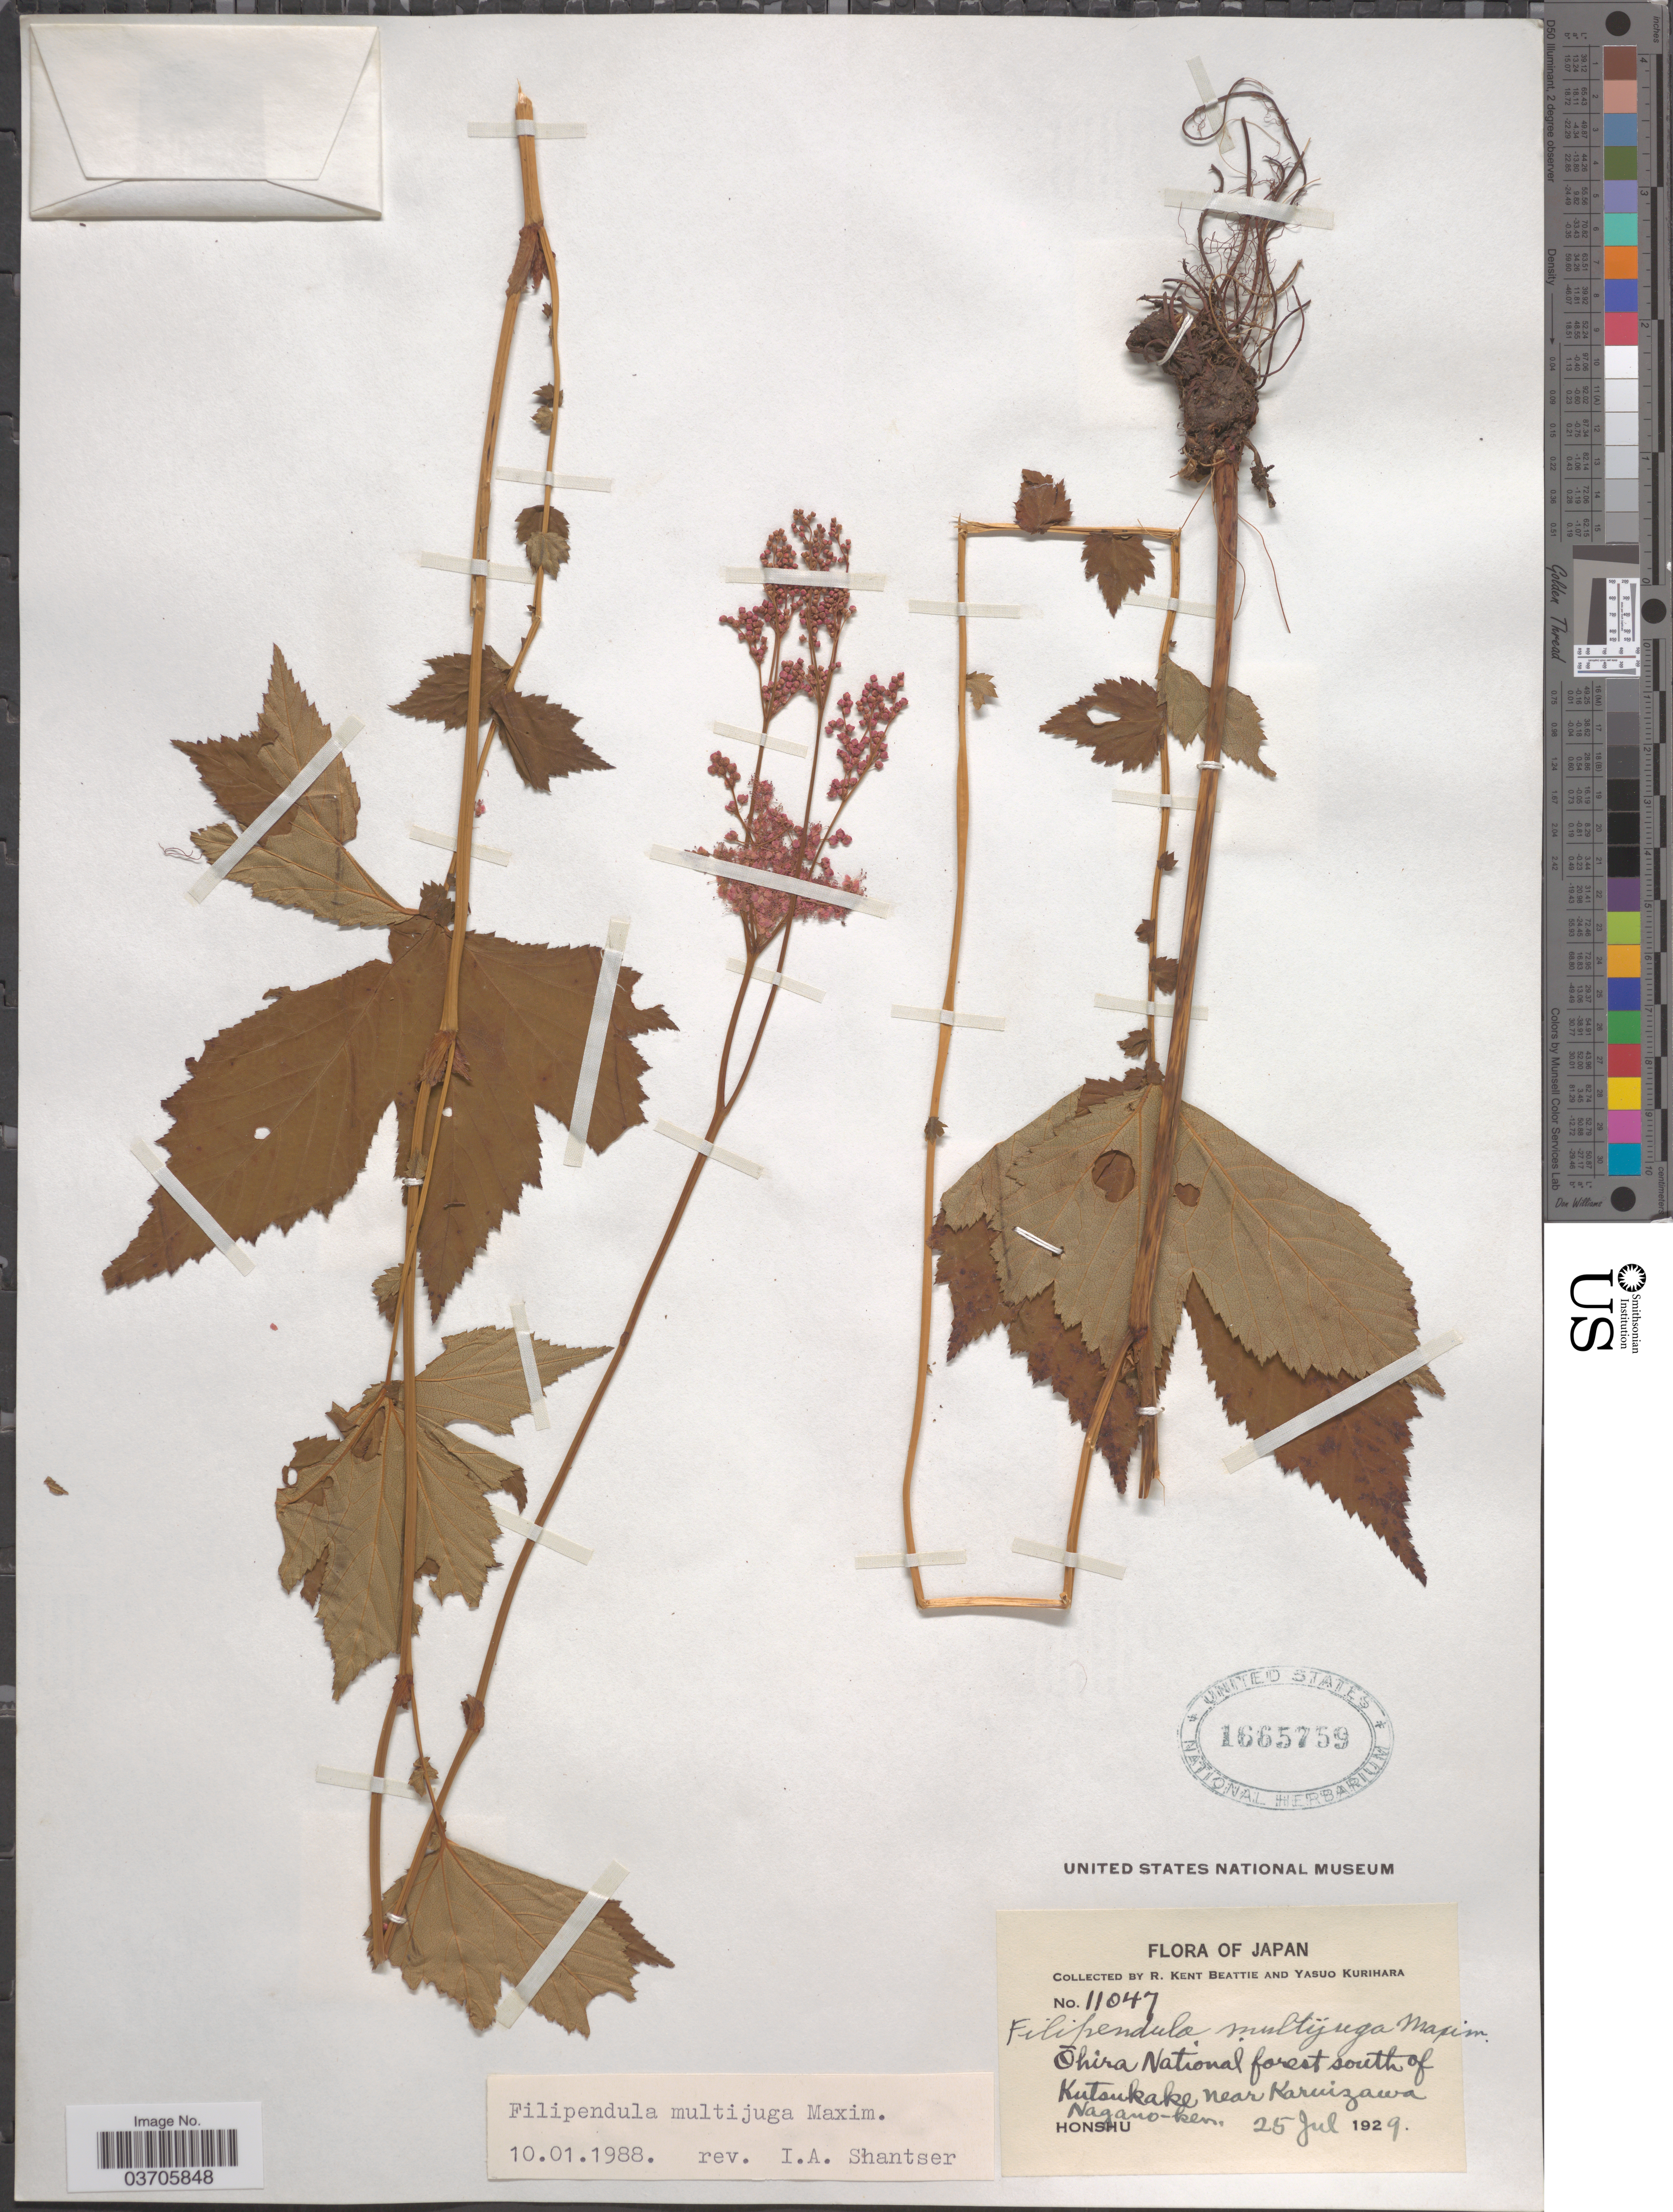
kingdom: Plantae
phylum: Tracheophyta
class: Magnoliopsida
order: Rosales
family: Rosaceae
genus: Filipendula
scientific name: Filipendula multijuga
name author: Maxim.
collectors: R. K. Beattie & Y. Kurihara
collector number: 11047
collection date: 1929-07-25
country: Japan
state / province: Nagano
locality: Ohira National forest south of Kutsukake near Karnizawa. Nagano-ken. Honshu.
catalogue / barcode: US 1665759